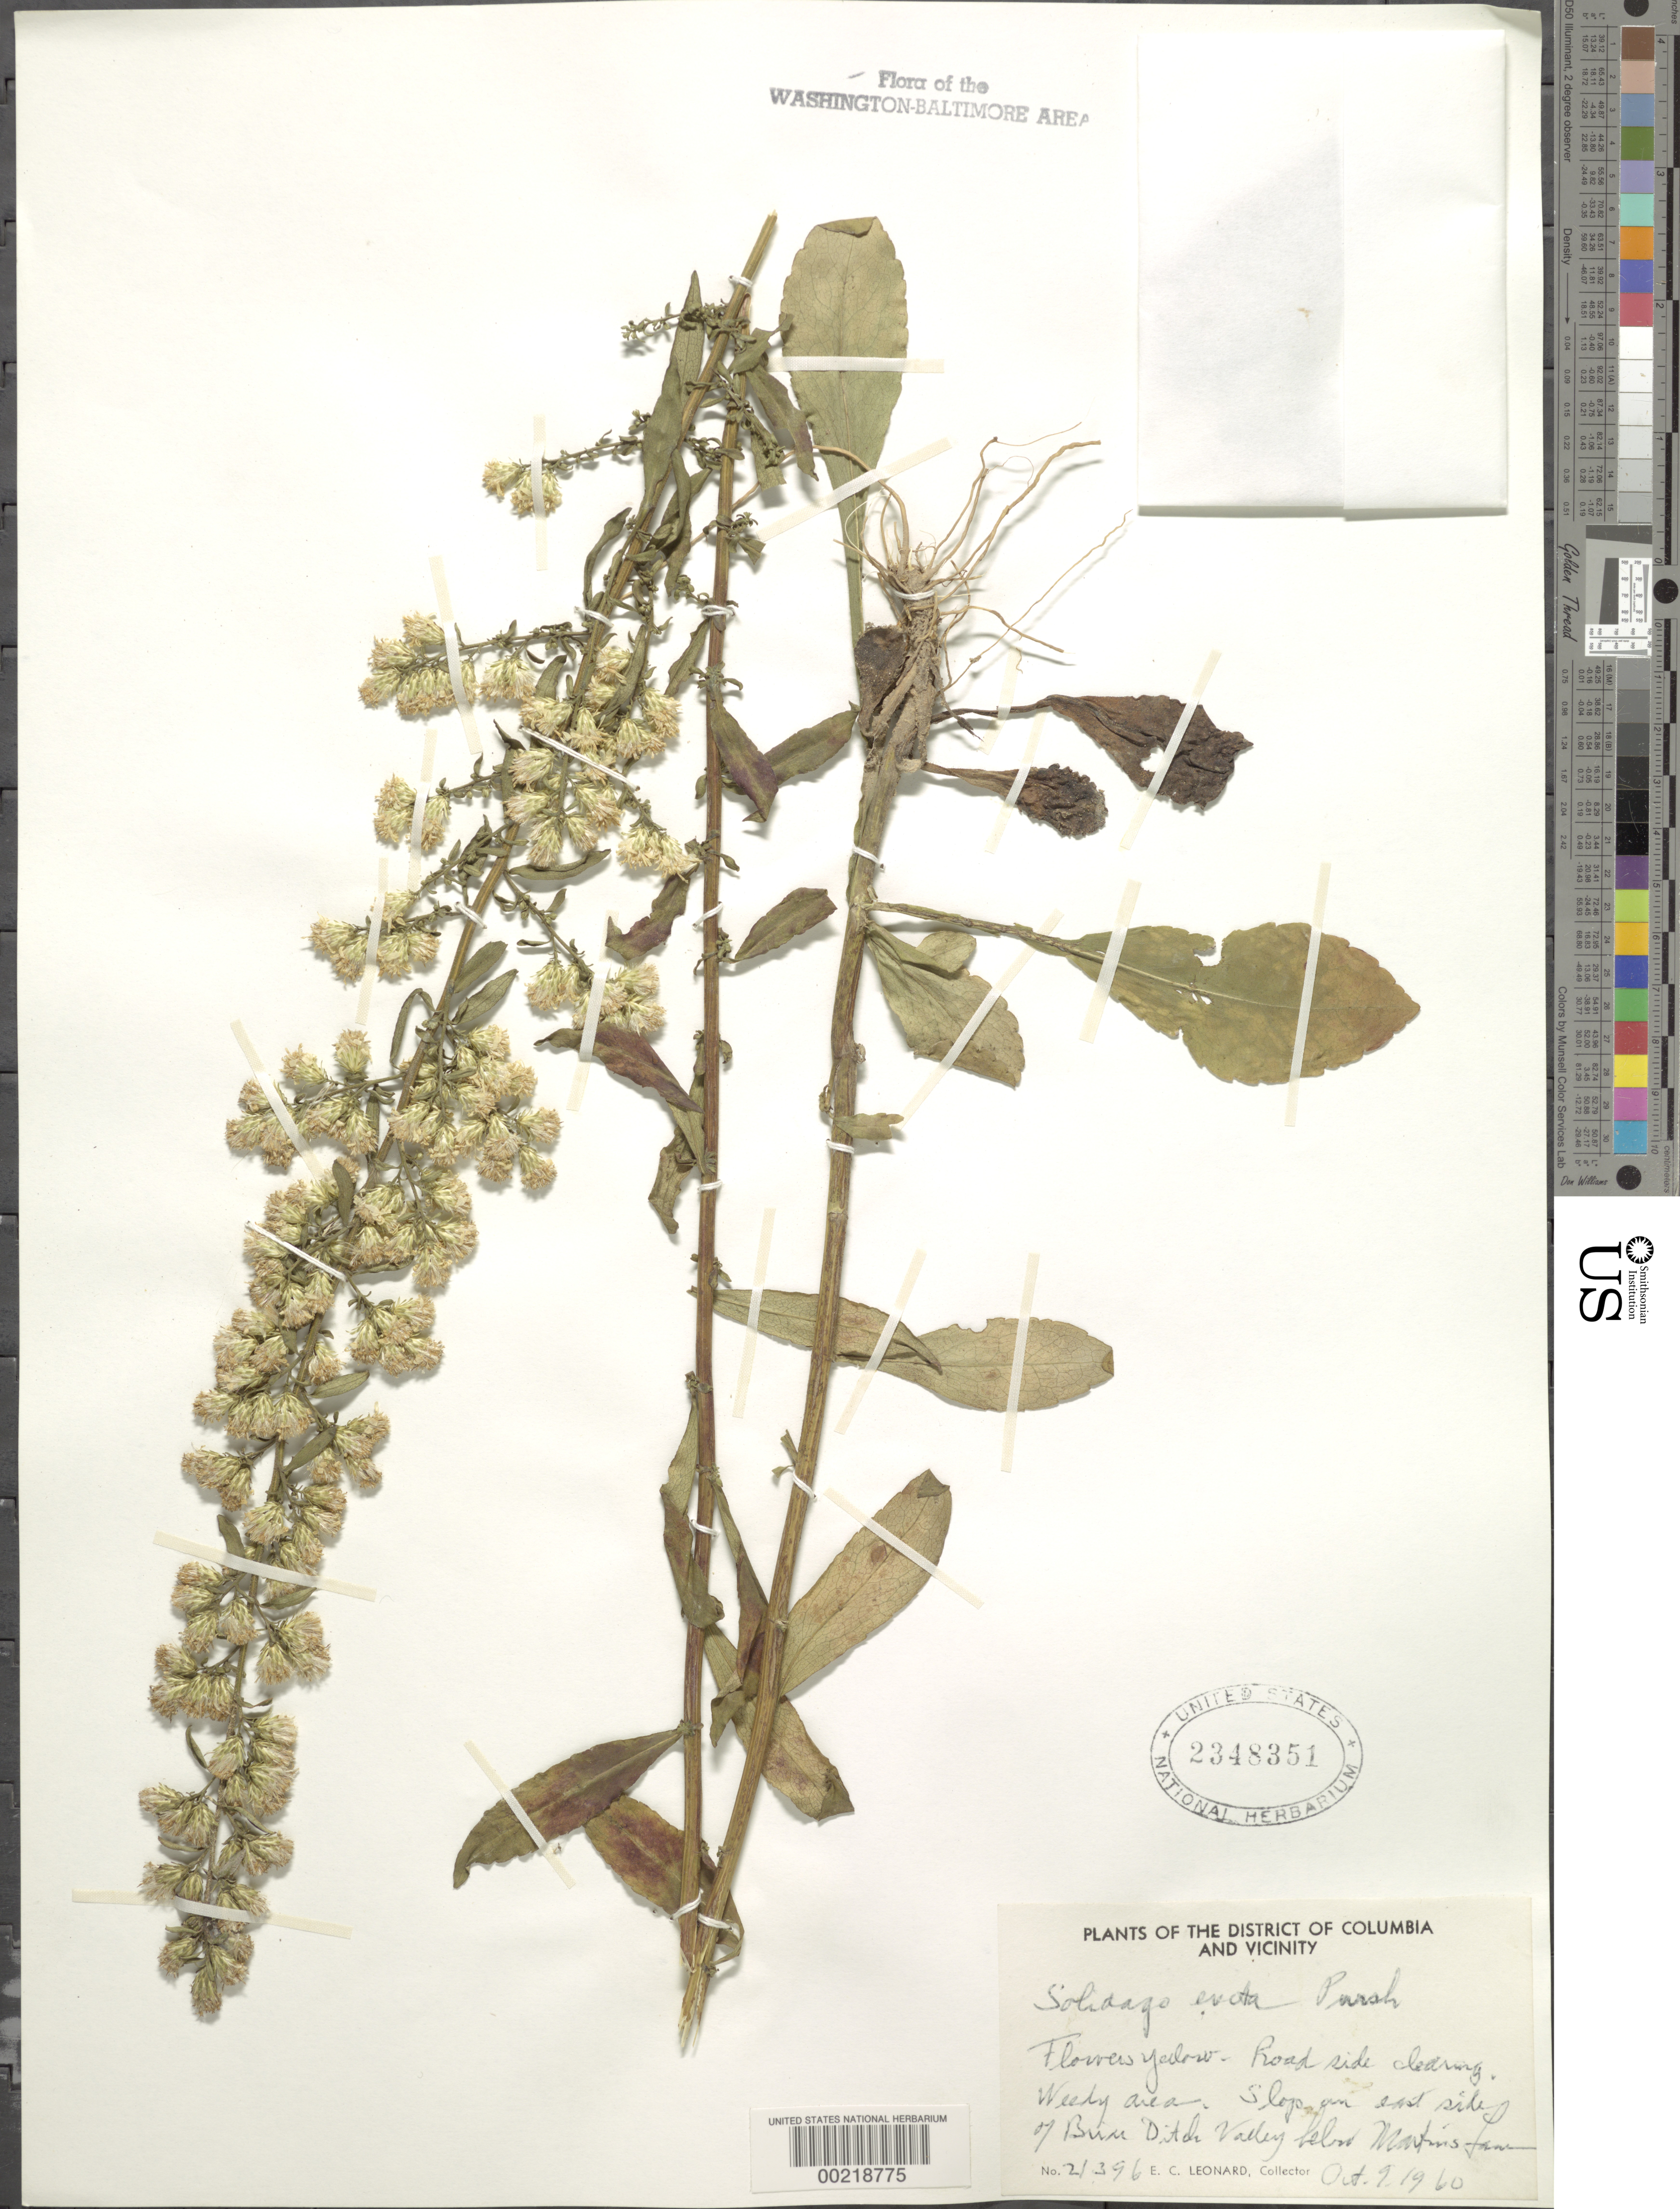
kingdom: Plantae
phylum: Tracheophyta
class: Magnoliopsida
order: Asterales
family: Asteraceae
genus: Solidago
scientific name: Solidago erecta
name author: Pursh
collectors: E. C. Leonard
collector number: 21396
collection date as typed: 09 Oct 1960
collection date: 1960-10-09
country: United States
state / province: Maryland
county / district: Prince George's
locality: East side of Briar Ditch Valley below Martins Lane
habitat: Roadside clearing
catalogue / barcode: US 2348351